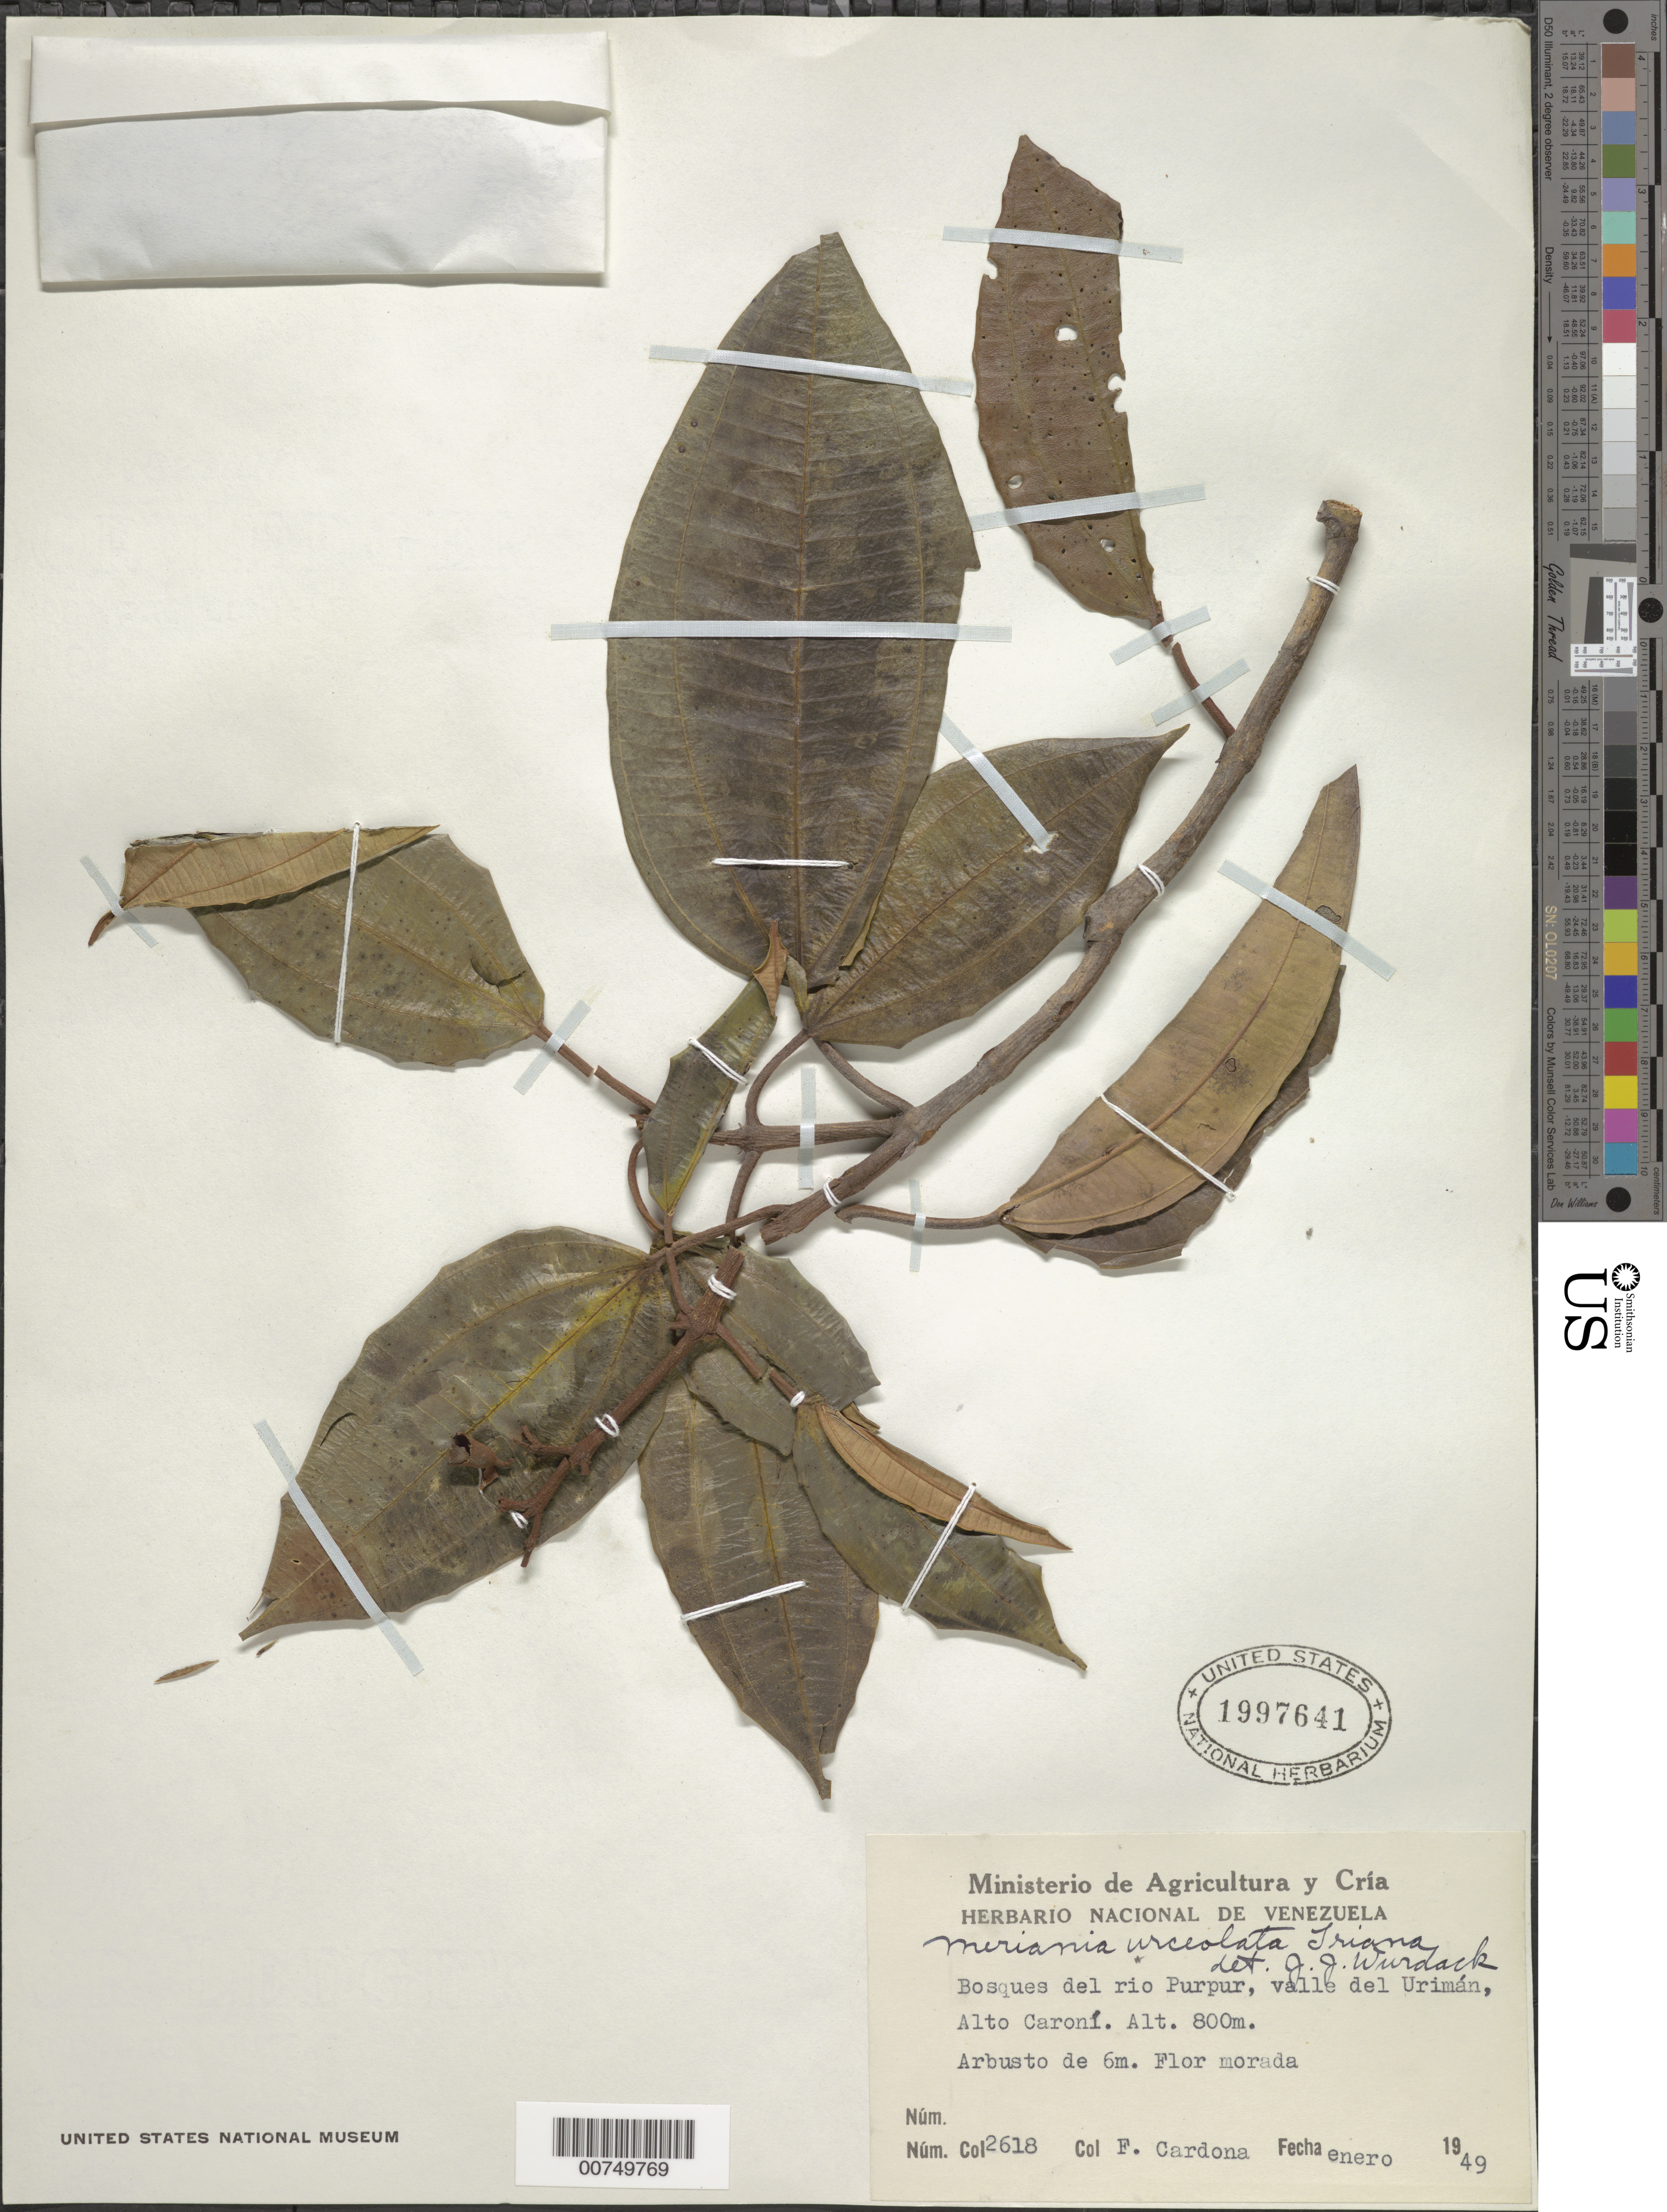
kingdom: Plantae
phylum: Tracheophyta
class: Magnoliopsida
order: Myrtales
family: Melastomataceae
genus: Meriania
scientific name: Meriania urceolata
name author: Triana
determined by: Wurdack, John J., (US), US (UNITED STATES)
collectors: F. Cardona Puig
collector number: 2618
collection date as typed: Jan-49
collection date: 1949-01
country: Venezuela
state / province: Bolívar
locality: Río Purpur, valle Urimán, Alto Río Caroní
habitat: Forest along river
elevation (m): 800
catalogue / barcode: US 1997641